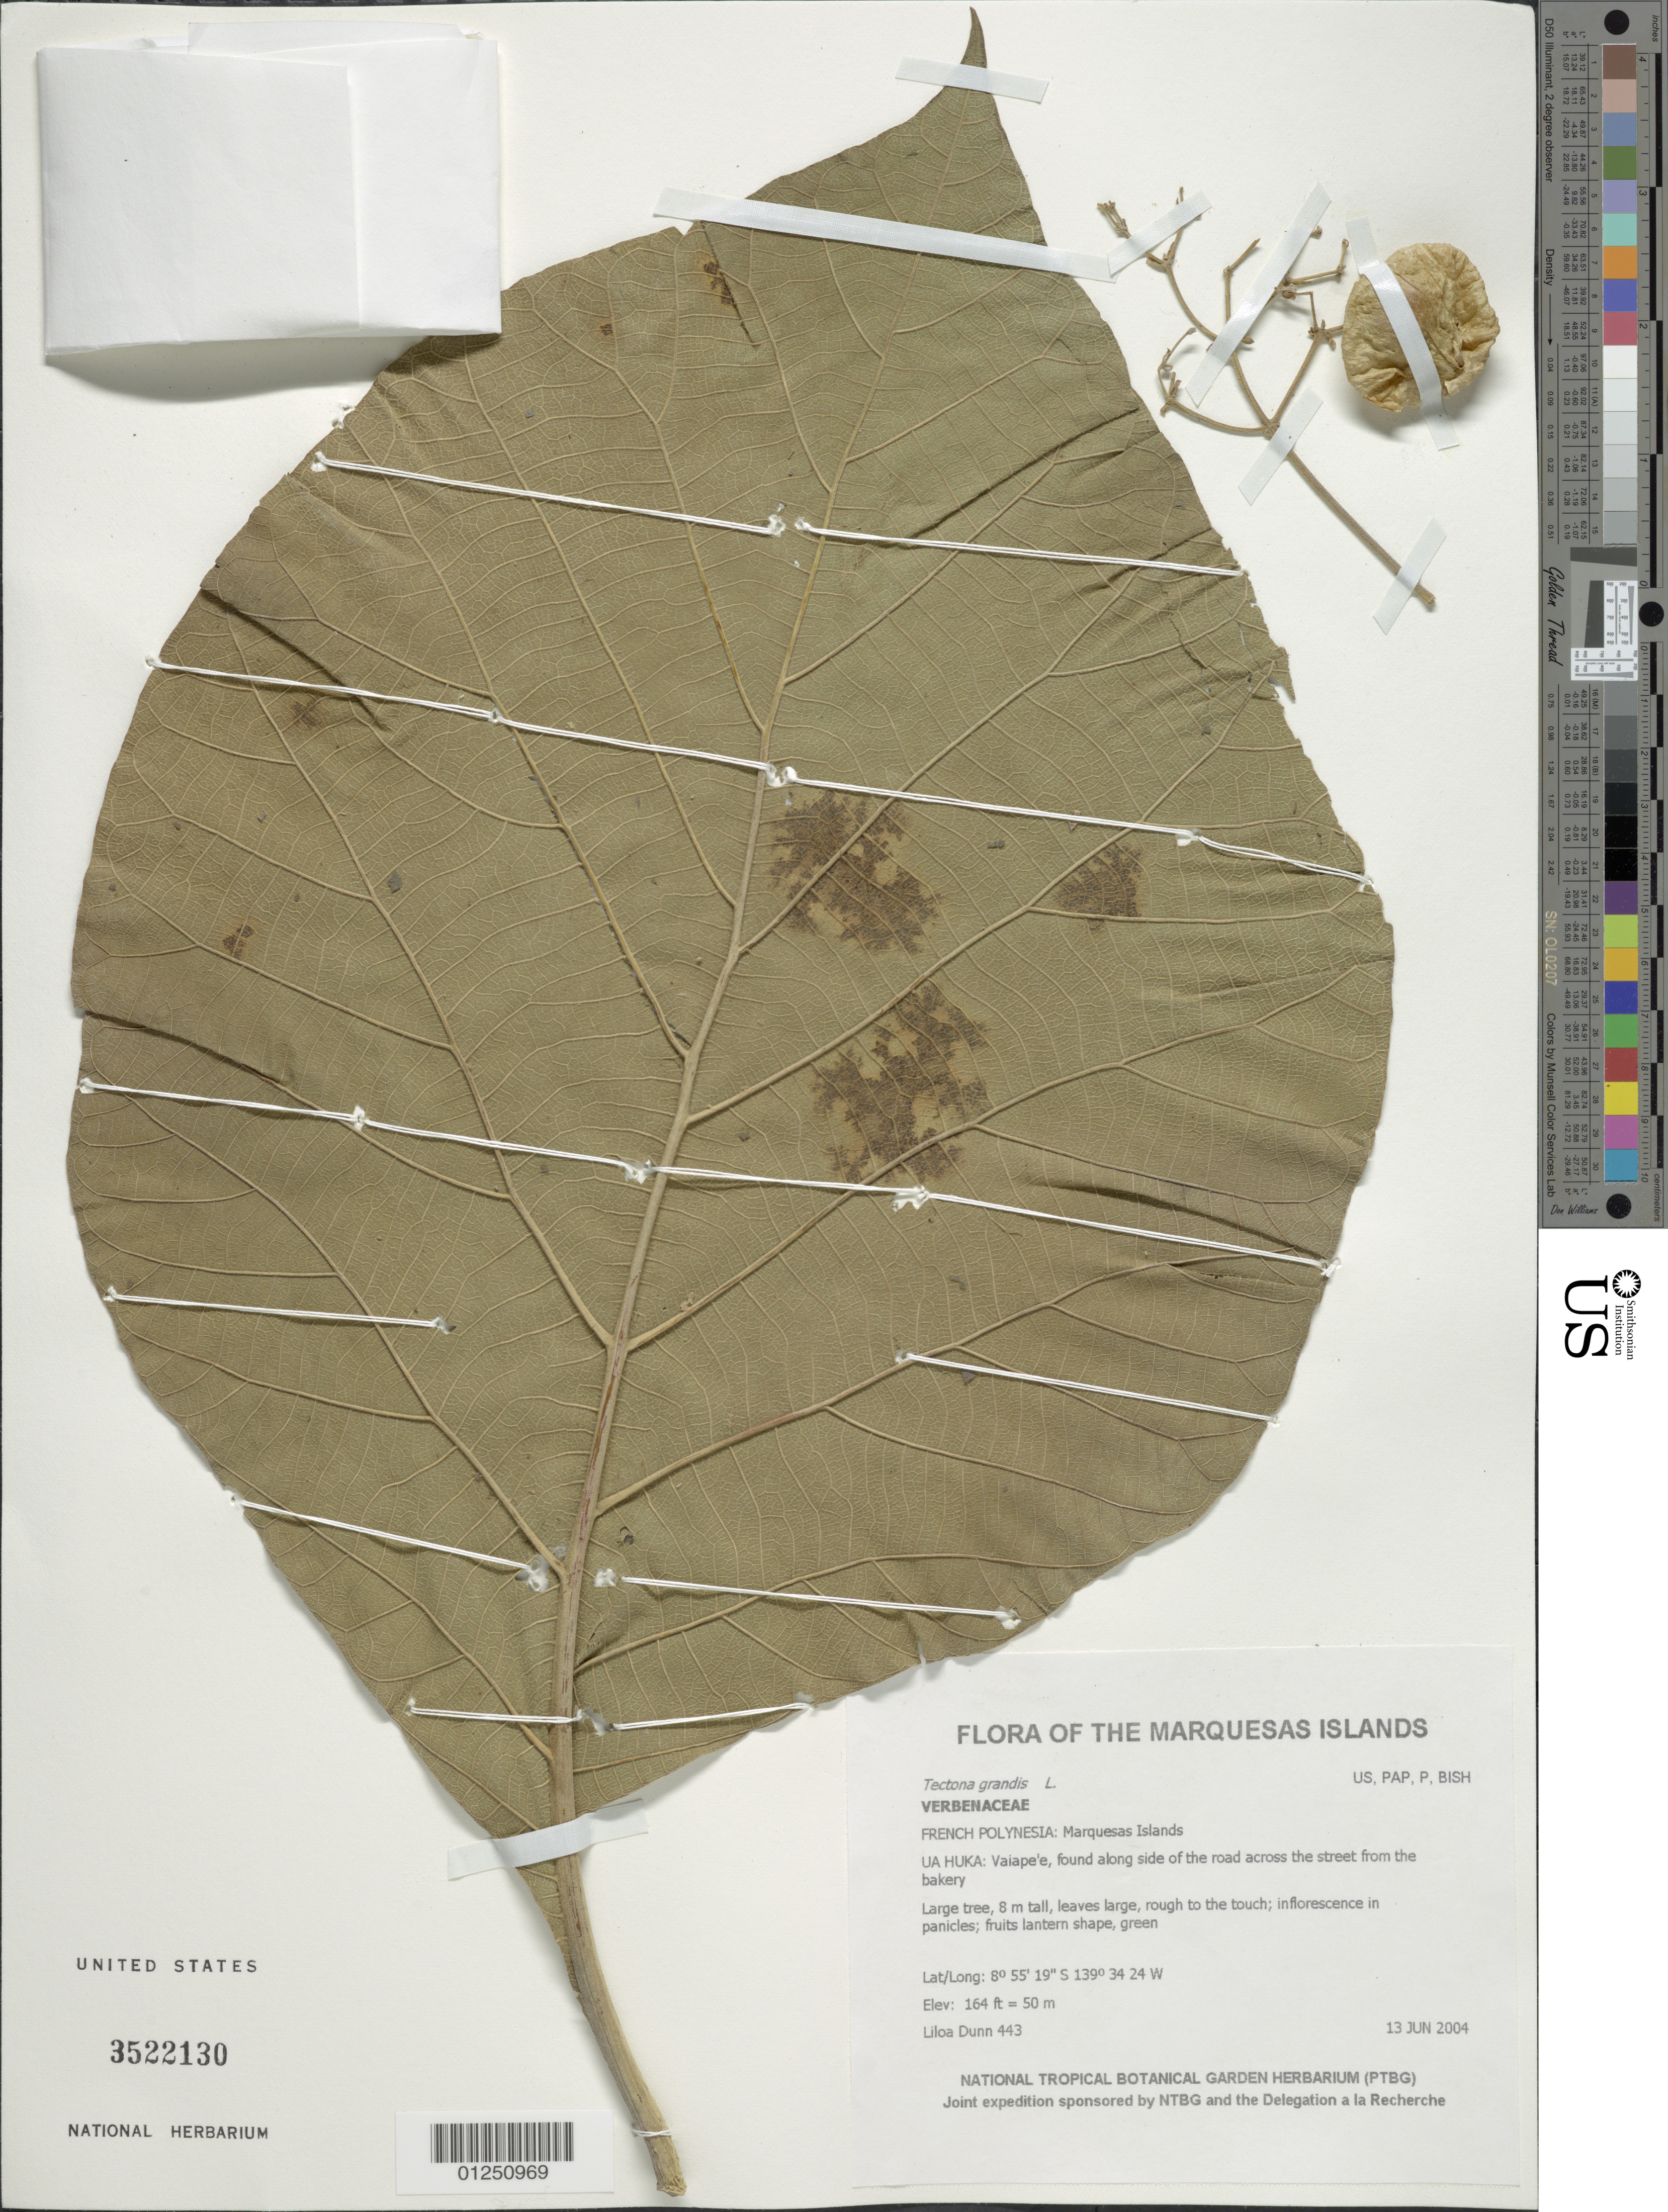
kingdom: Plantae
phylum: Tracheophyta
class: Magnoliopsida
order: Lamiales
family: Lamiaceae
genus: Tectona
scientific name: Tectona grandis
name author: L. f.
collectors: L. Dunn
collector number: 443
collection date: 2004-06-13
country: French Polynesia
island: Ua Huka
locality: Vaiape'e, found along side of the road across the street from the bakery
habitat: Roadside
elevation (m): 50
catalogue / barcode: US 3522130